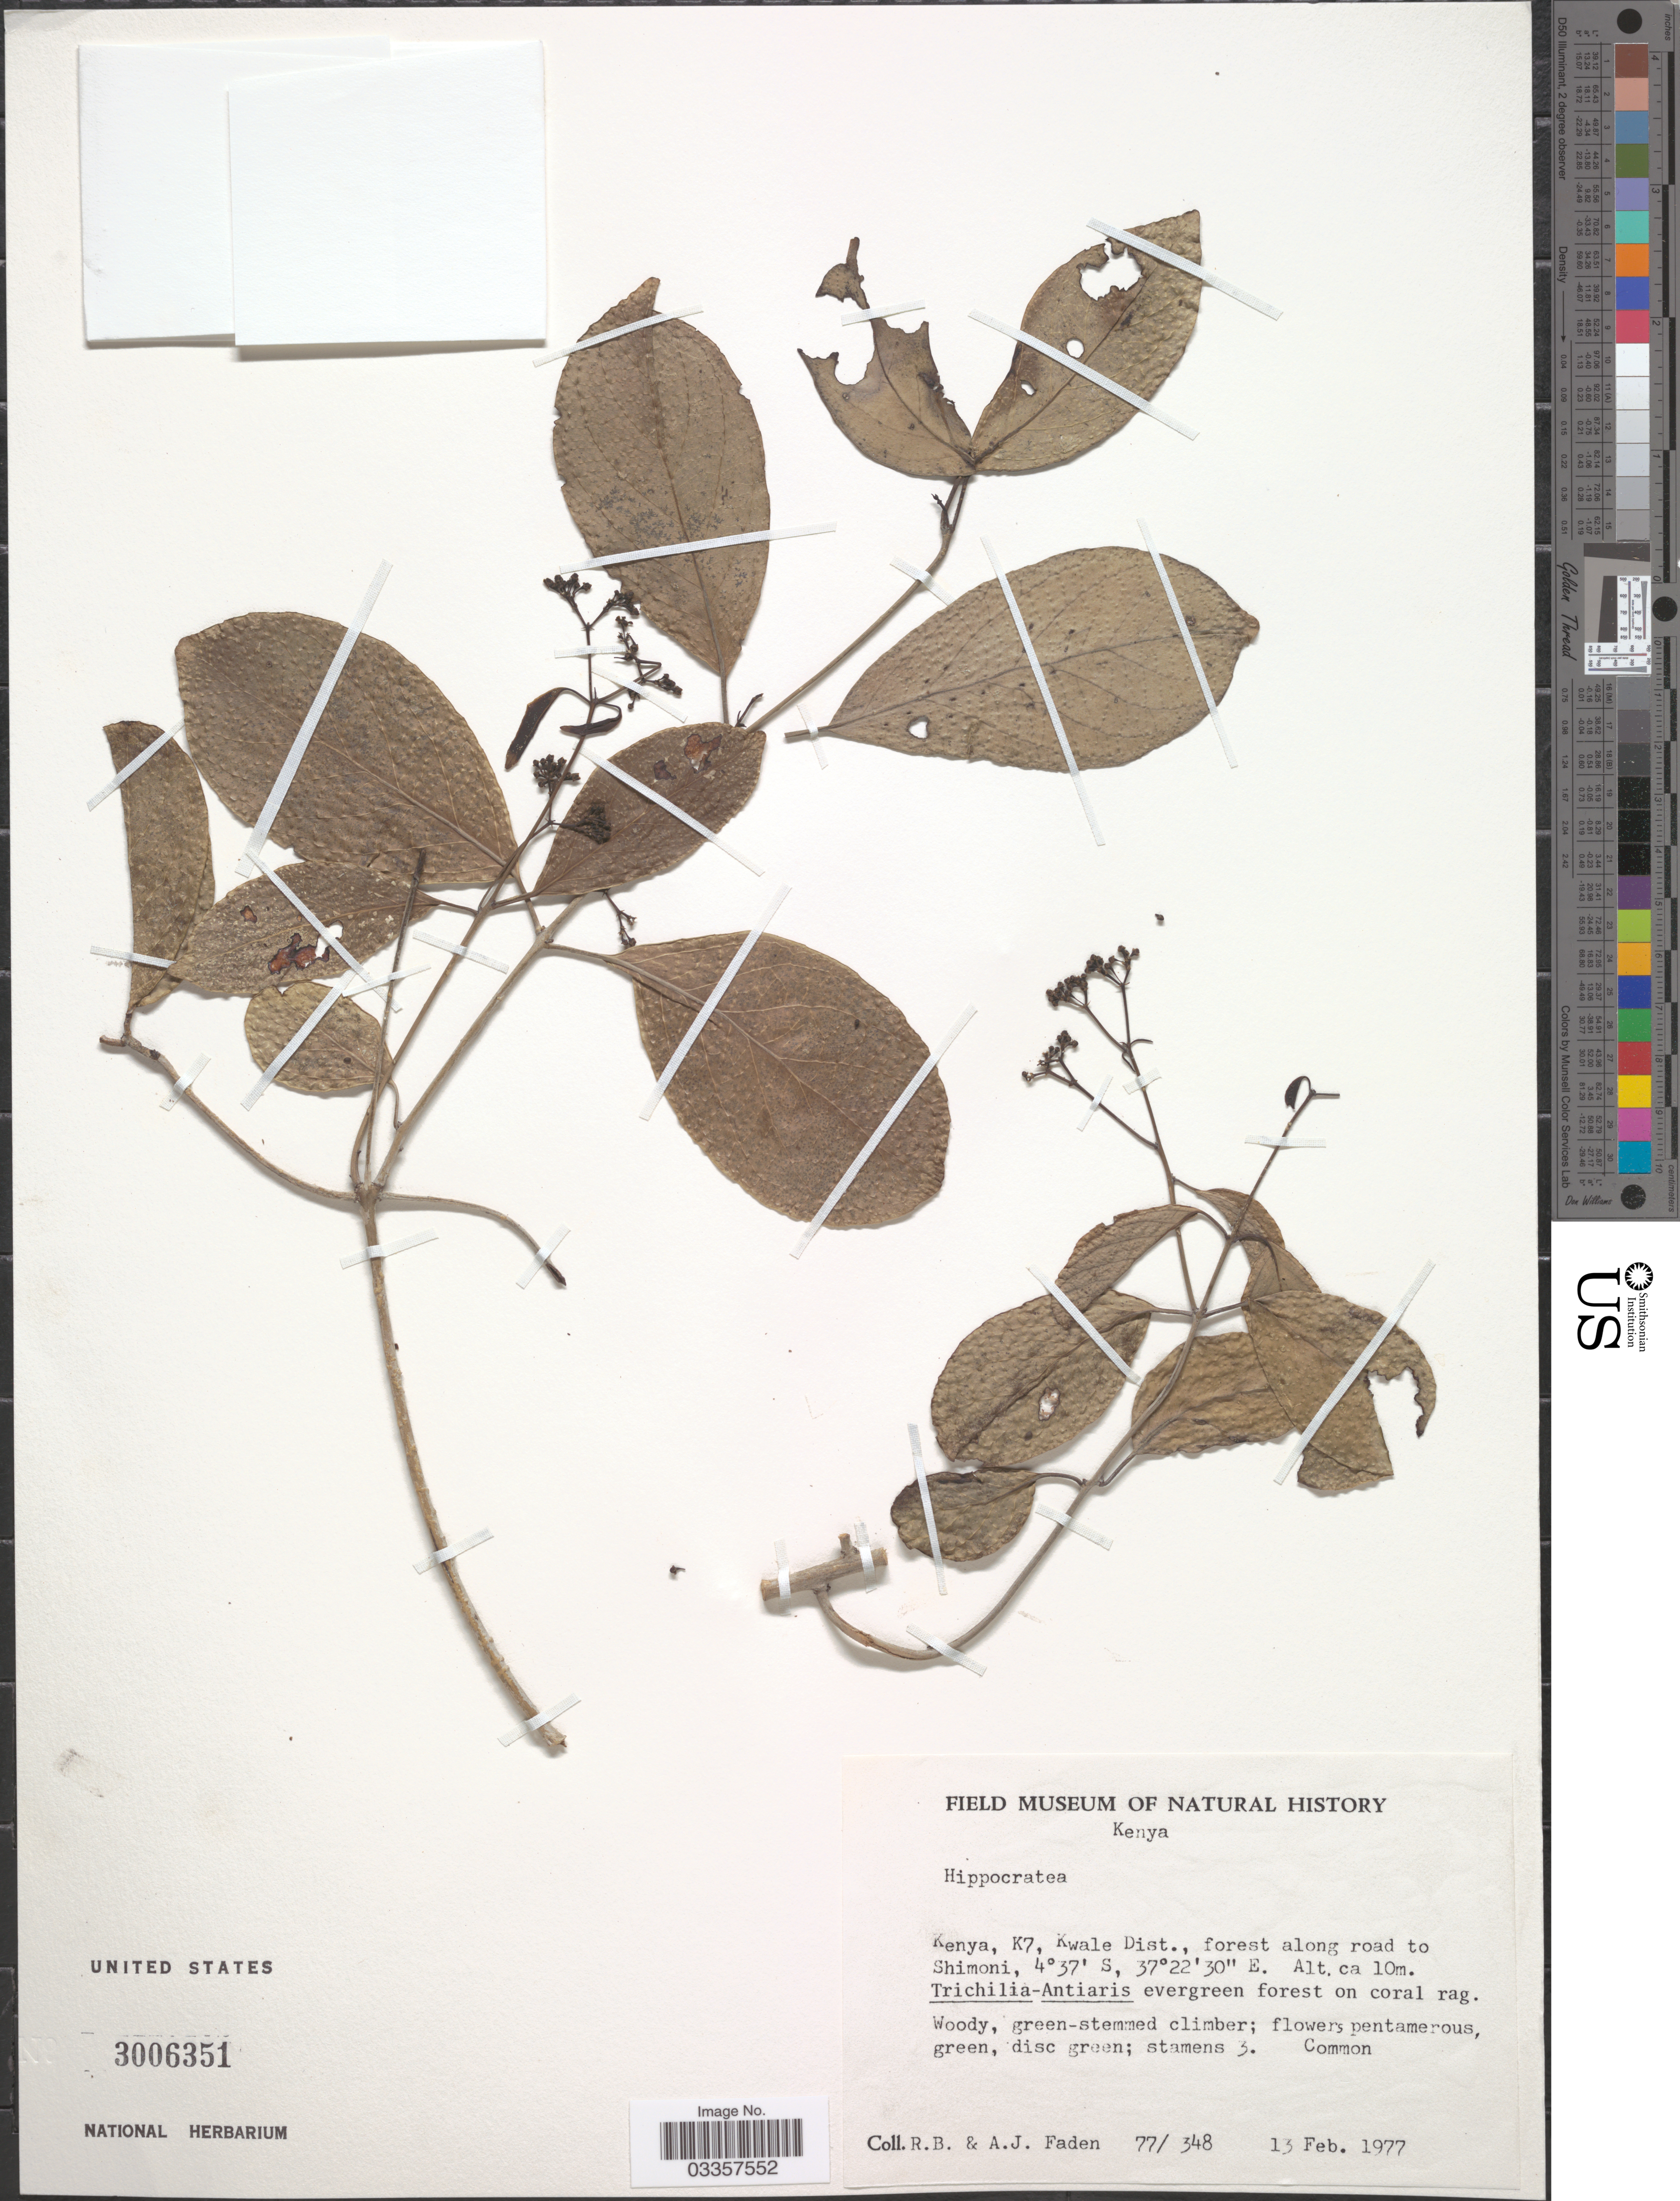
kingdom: Plantae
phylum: Tracheophyta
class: Magnoliopsida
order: Celastrales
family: Celastraceae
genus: Hippocratea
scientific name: Hippocratea sp.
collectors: R. B. Faden & A. J. Faden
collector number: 77/348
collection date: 1977-02-13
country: Kenya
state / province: Kwale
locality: K7, Kwale Dist., forest along road to Shimoni.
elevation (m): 10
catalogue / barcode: US 3006351